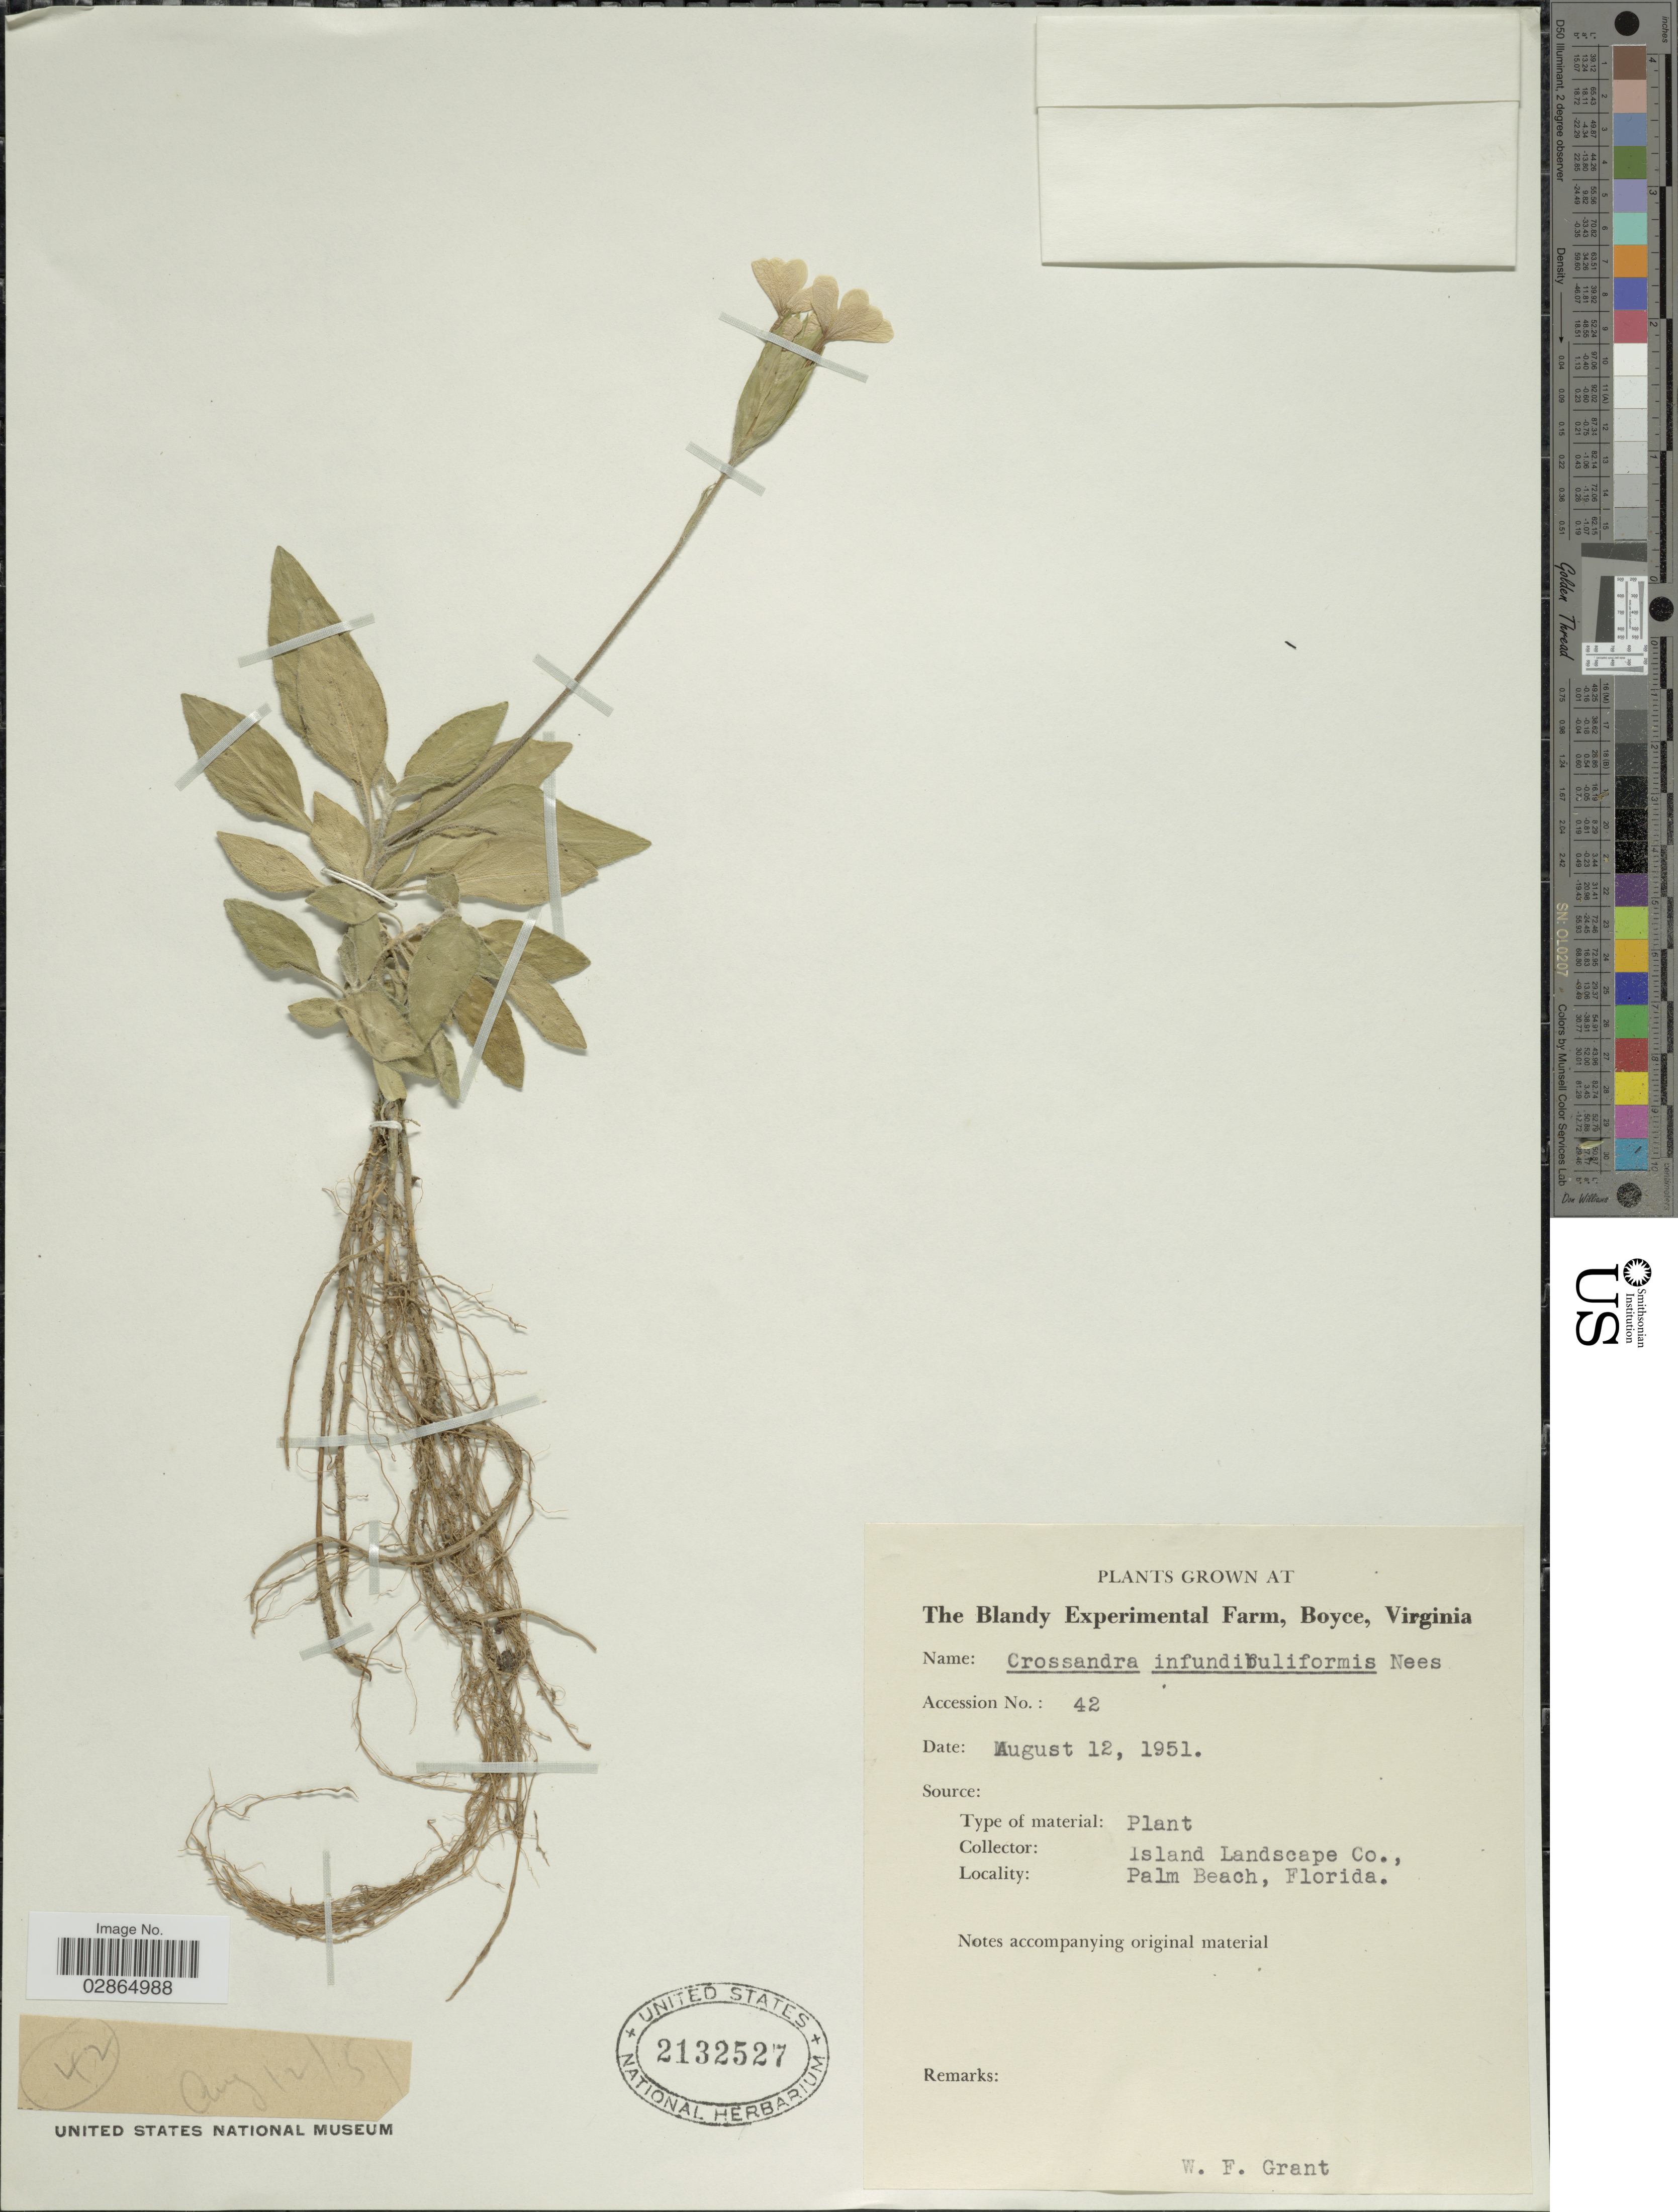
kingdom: Plantae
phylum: Tracheophyta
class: Magnoliopsida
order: Lamiales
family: Acanthaceae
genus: Crossandra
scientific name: Crossandra infundibuliformis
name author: (L.) Nees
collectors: W. Grant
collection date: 1951-08-12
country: United States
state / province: Virginia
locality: The Blandy Experimental Farm, Boyce.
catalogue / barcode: US 2132527